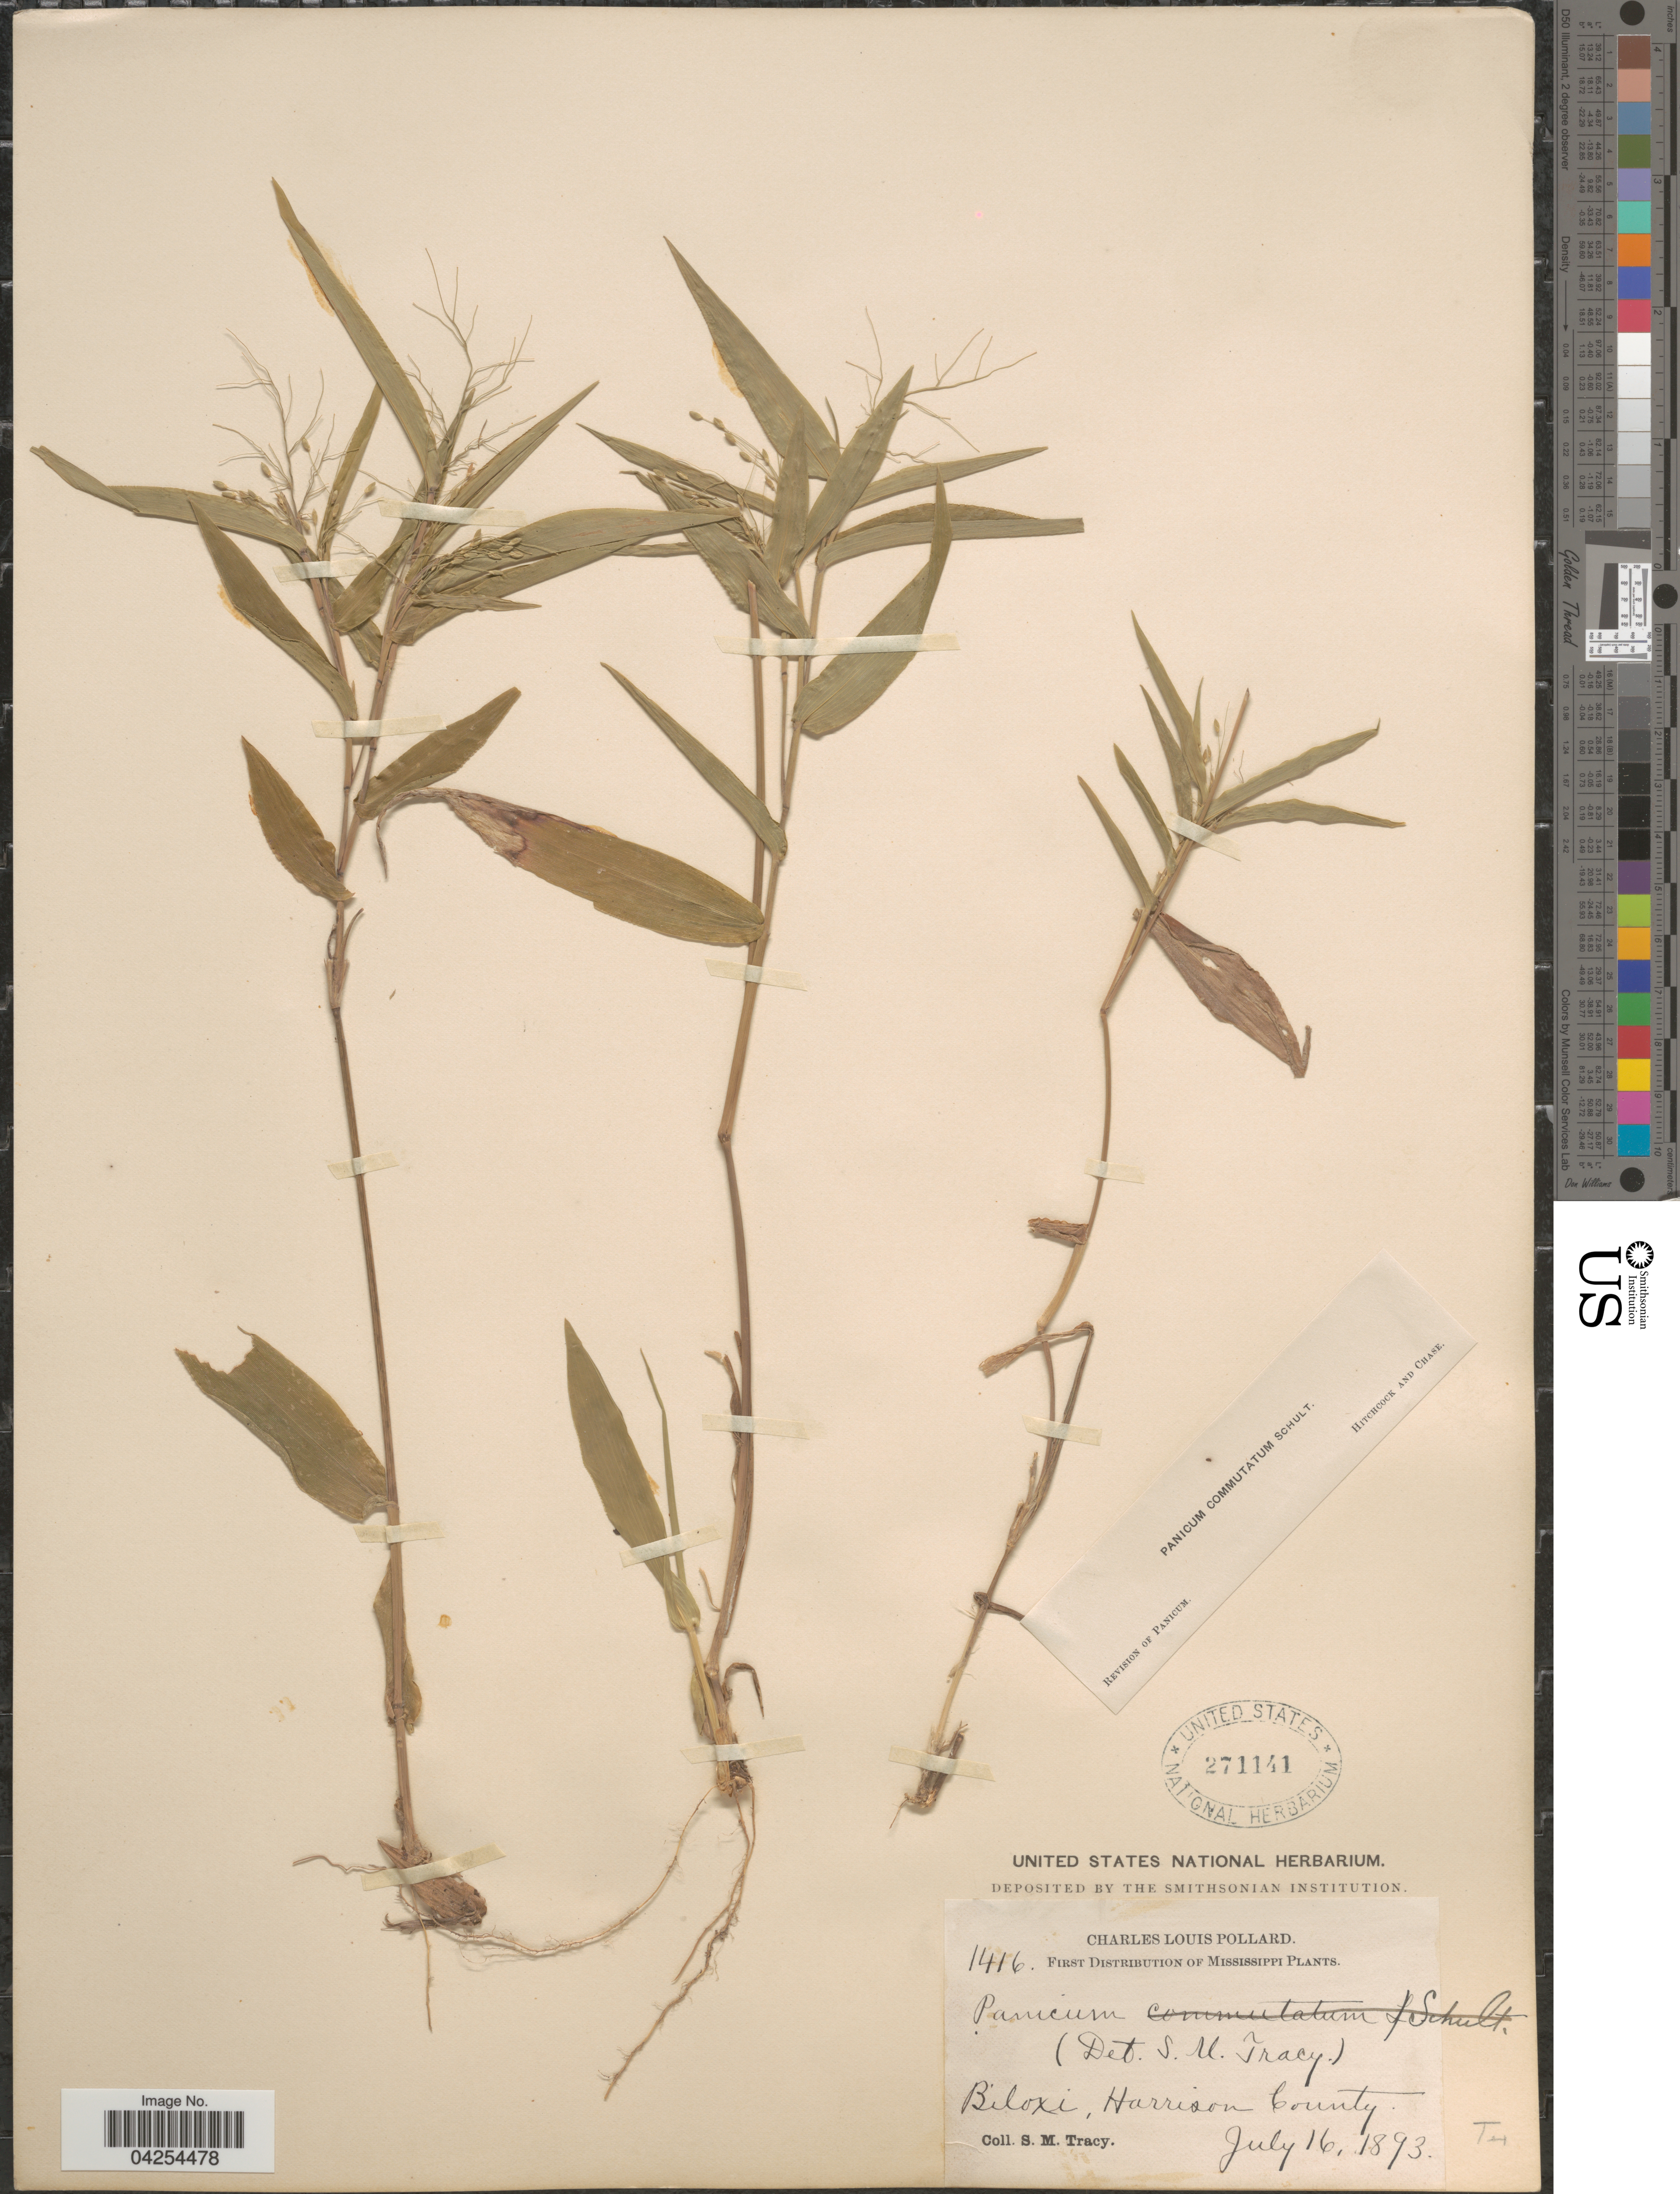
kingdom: Plantae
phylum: Tracheophyta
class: Liliopsida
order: Poales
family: Poaceae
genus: Dichanthelium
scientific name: Dichanthelium commutatum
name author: (Schult.) Gould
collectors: S. M. Tracy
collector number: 1416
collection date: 1893-07-16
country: United States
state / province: Mississippi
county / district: Harrison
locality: Biloxi, Harrison County.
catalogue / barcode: US 271141